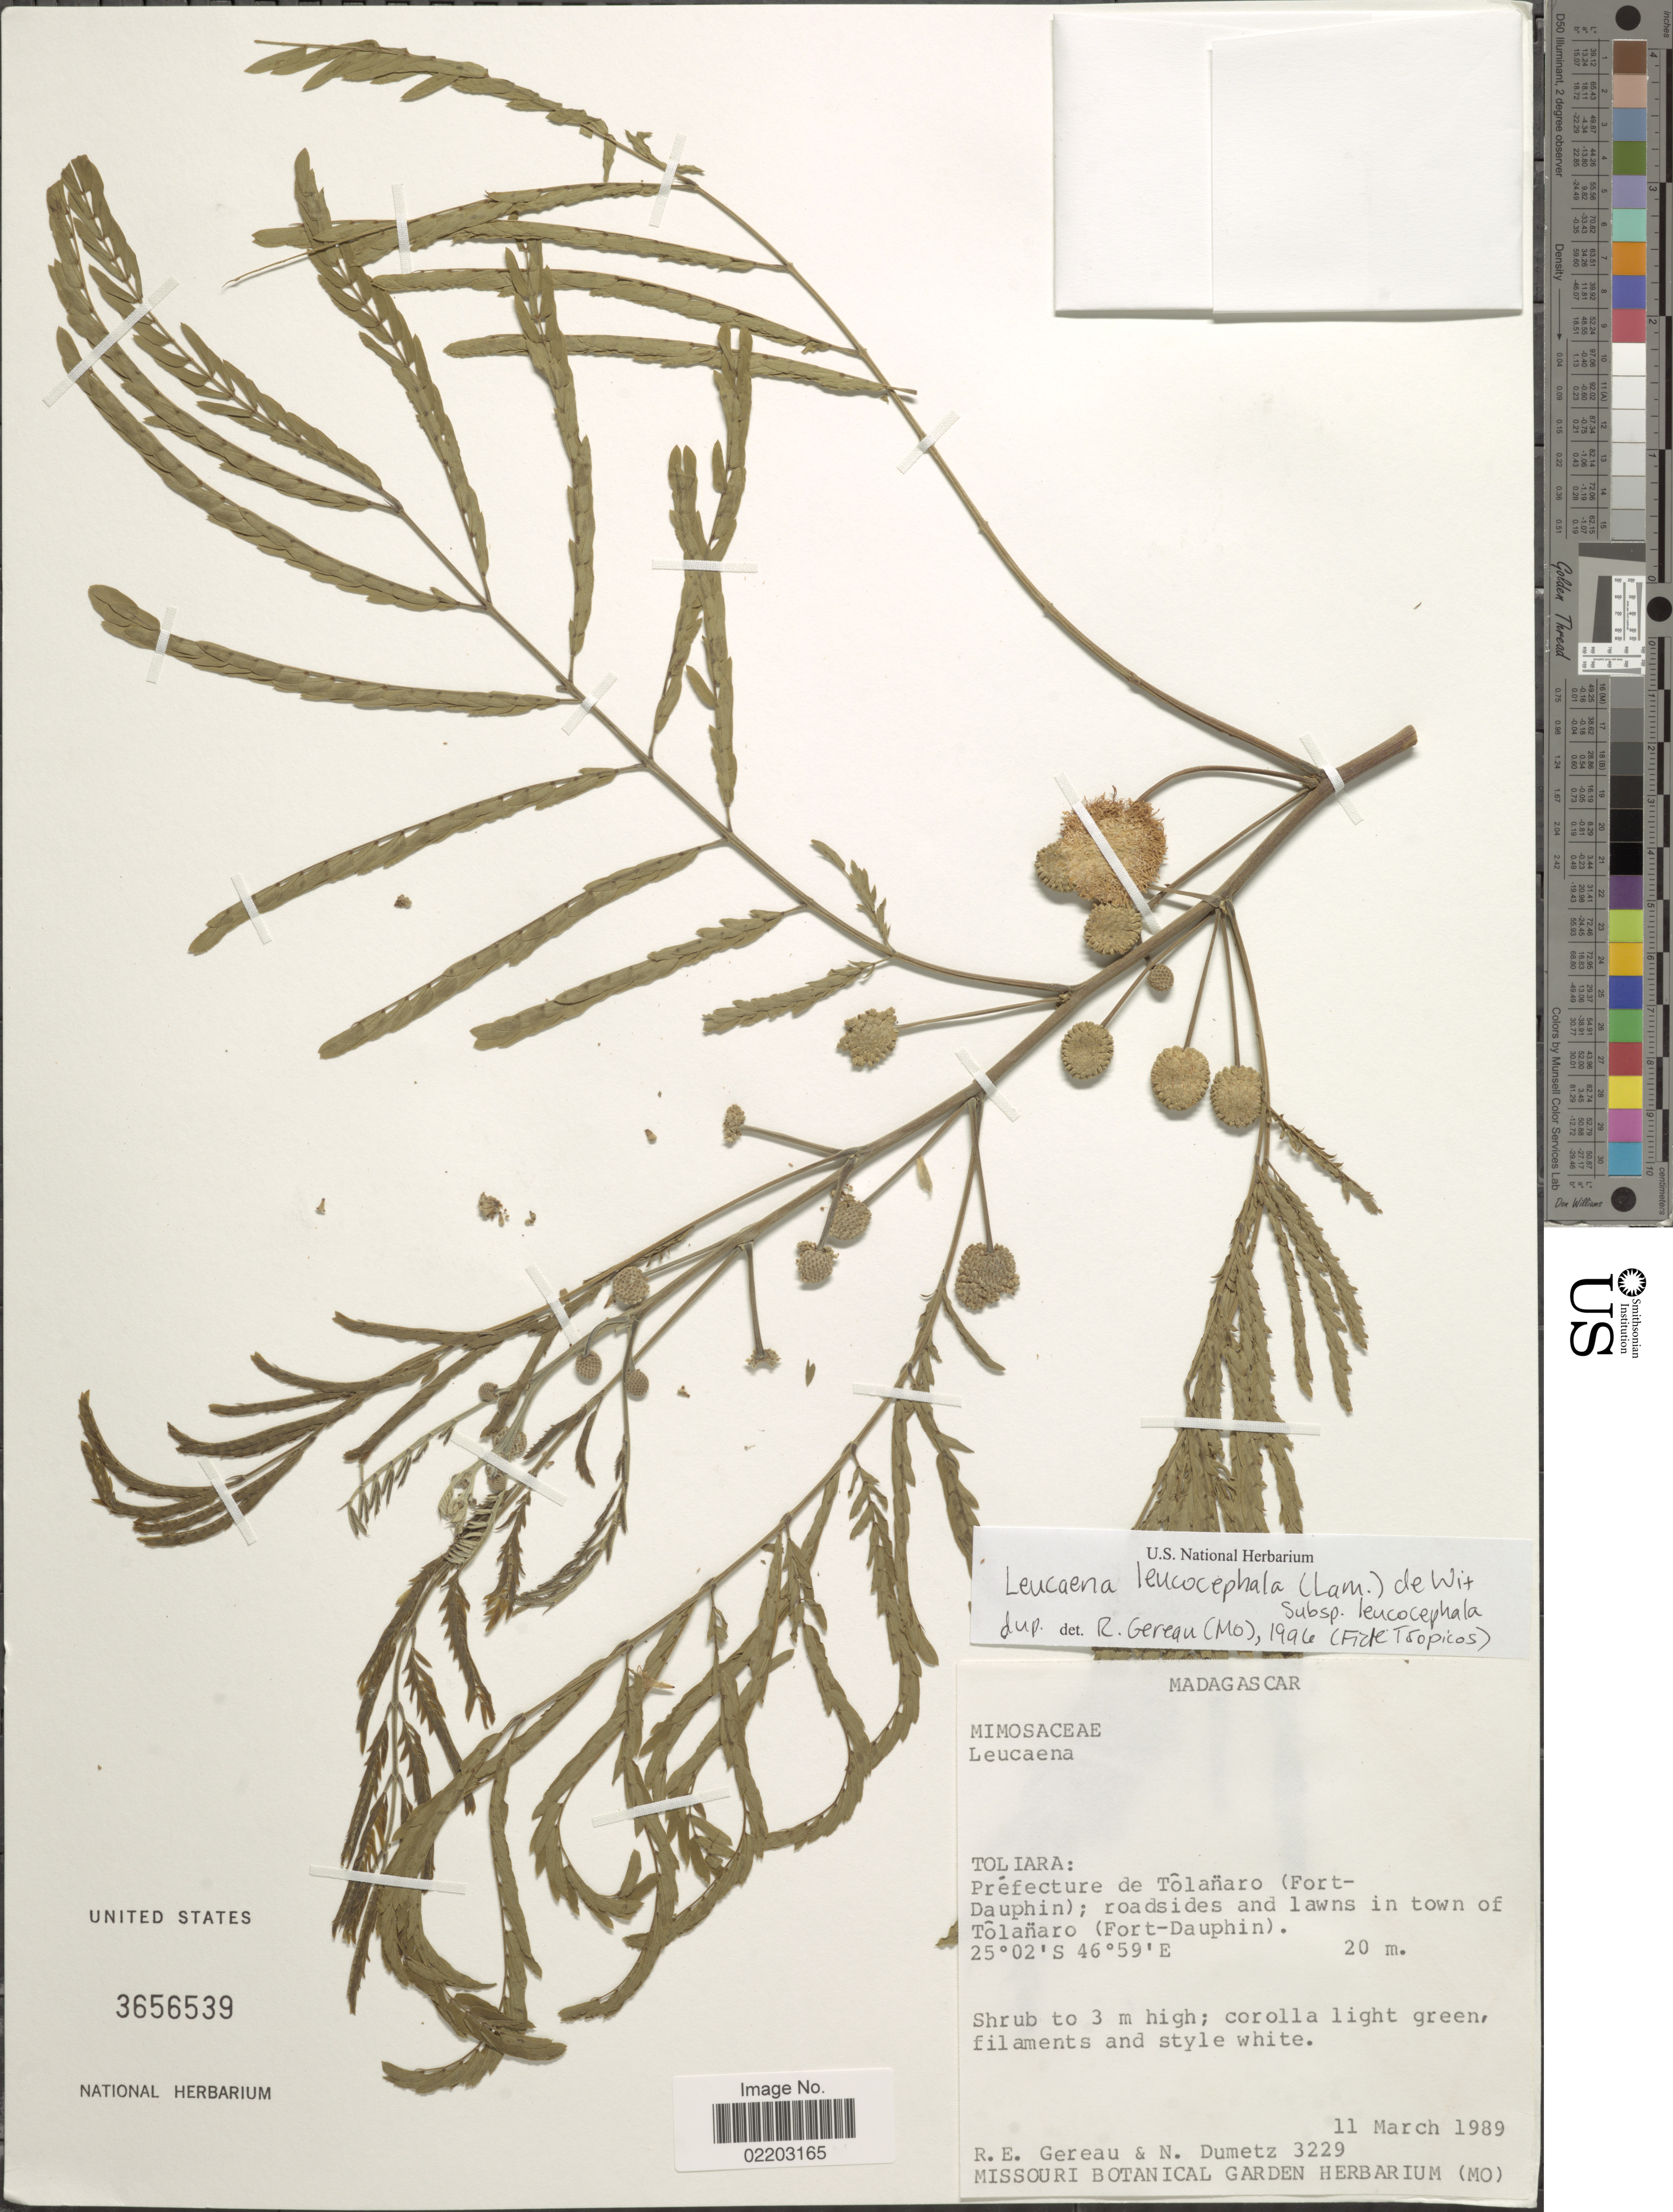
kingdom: Plantae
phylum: Tracheophyta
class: Magnoliopsida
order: Fabales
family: Fabaceae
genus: Leucaena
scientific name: Leucaena glauca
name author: (L.) Benth.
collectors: R. Gereau & N. Dumetz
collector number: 3229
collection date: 1989-03-11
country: Madagascar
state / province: Anosy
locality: Préfecture de Tôlanaro (Fort-Dauphin); roadsides and lawns in towns of Tôlanaro (Fort-Dauphin)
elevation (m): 20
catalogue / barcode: US 3656539